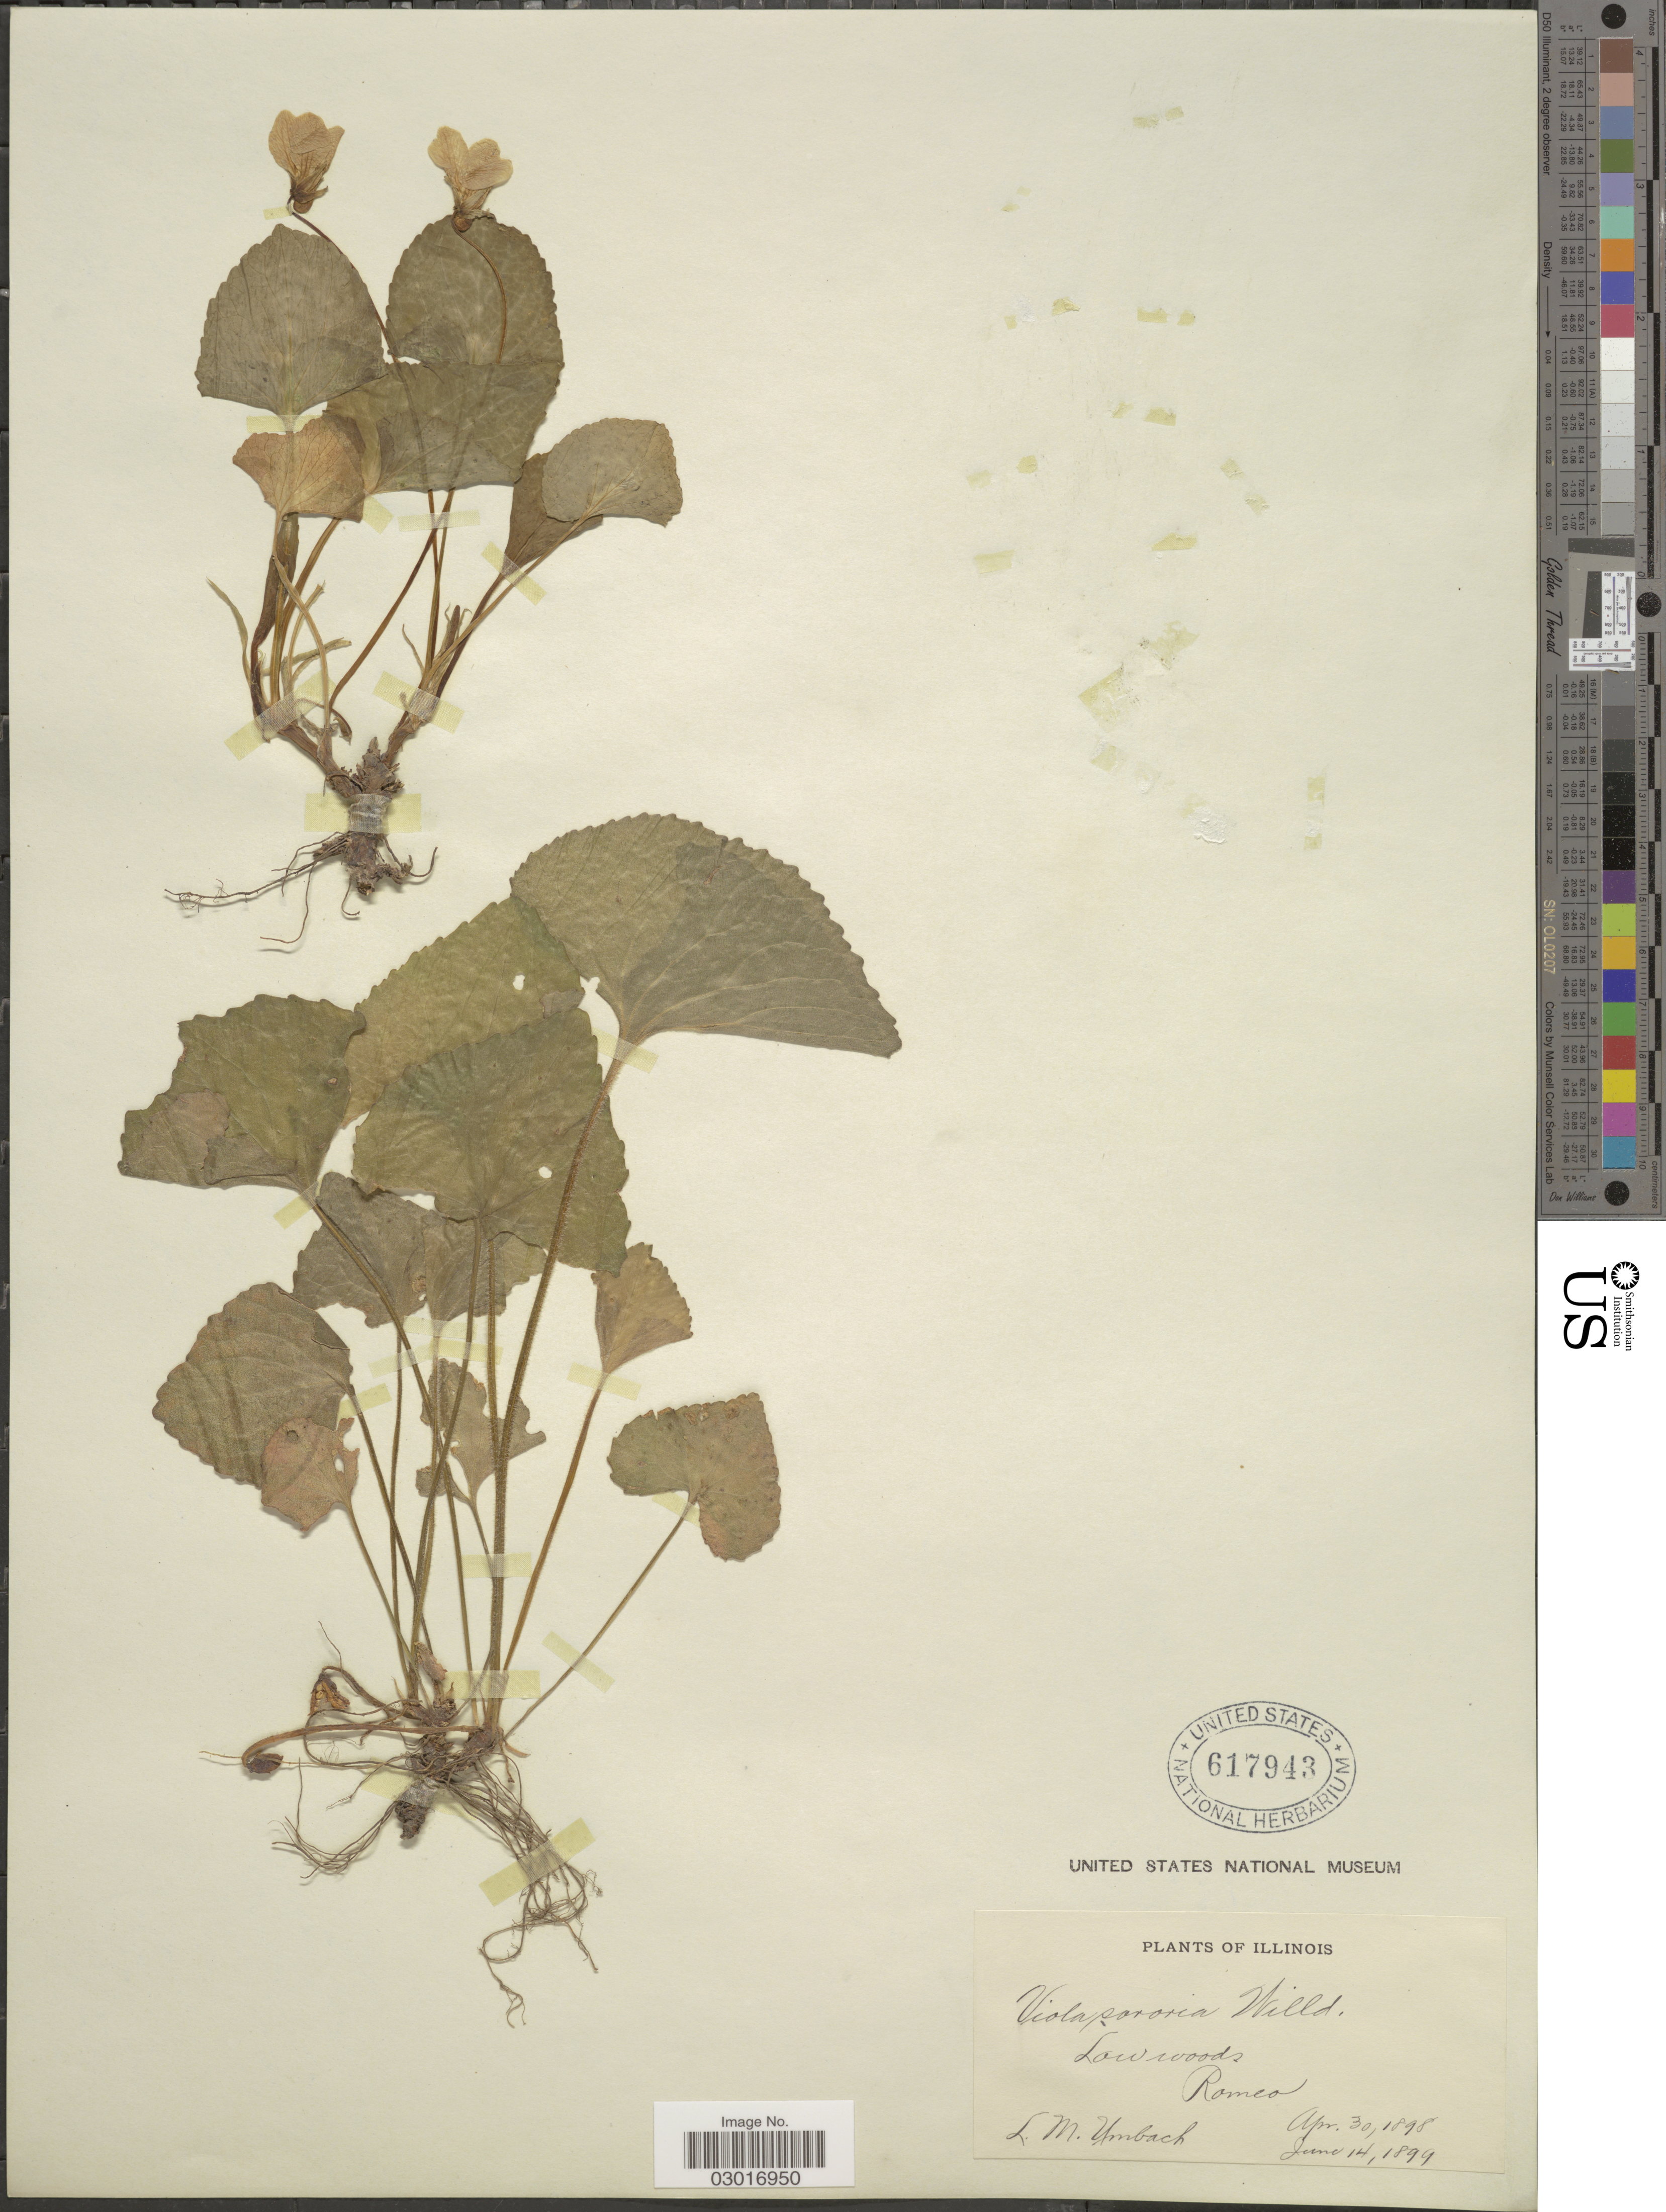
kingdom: Plantae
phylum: Tracheophyta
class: Magnoliopsida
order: Malpighiales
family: Violaceae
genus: Viola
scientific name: Viola sororia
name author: Willd.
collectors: L. M. Umbach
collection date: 1898-04-30/1899-06-14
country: United States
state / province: Illinois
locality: Low woods, Romeo.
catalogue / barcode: US 617943